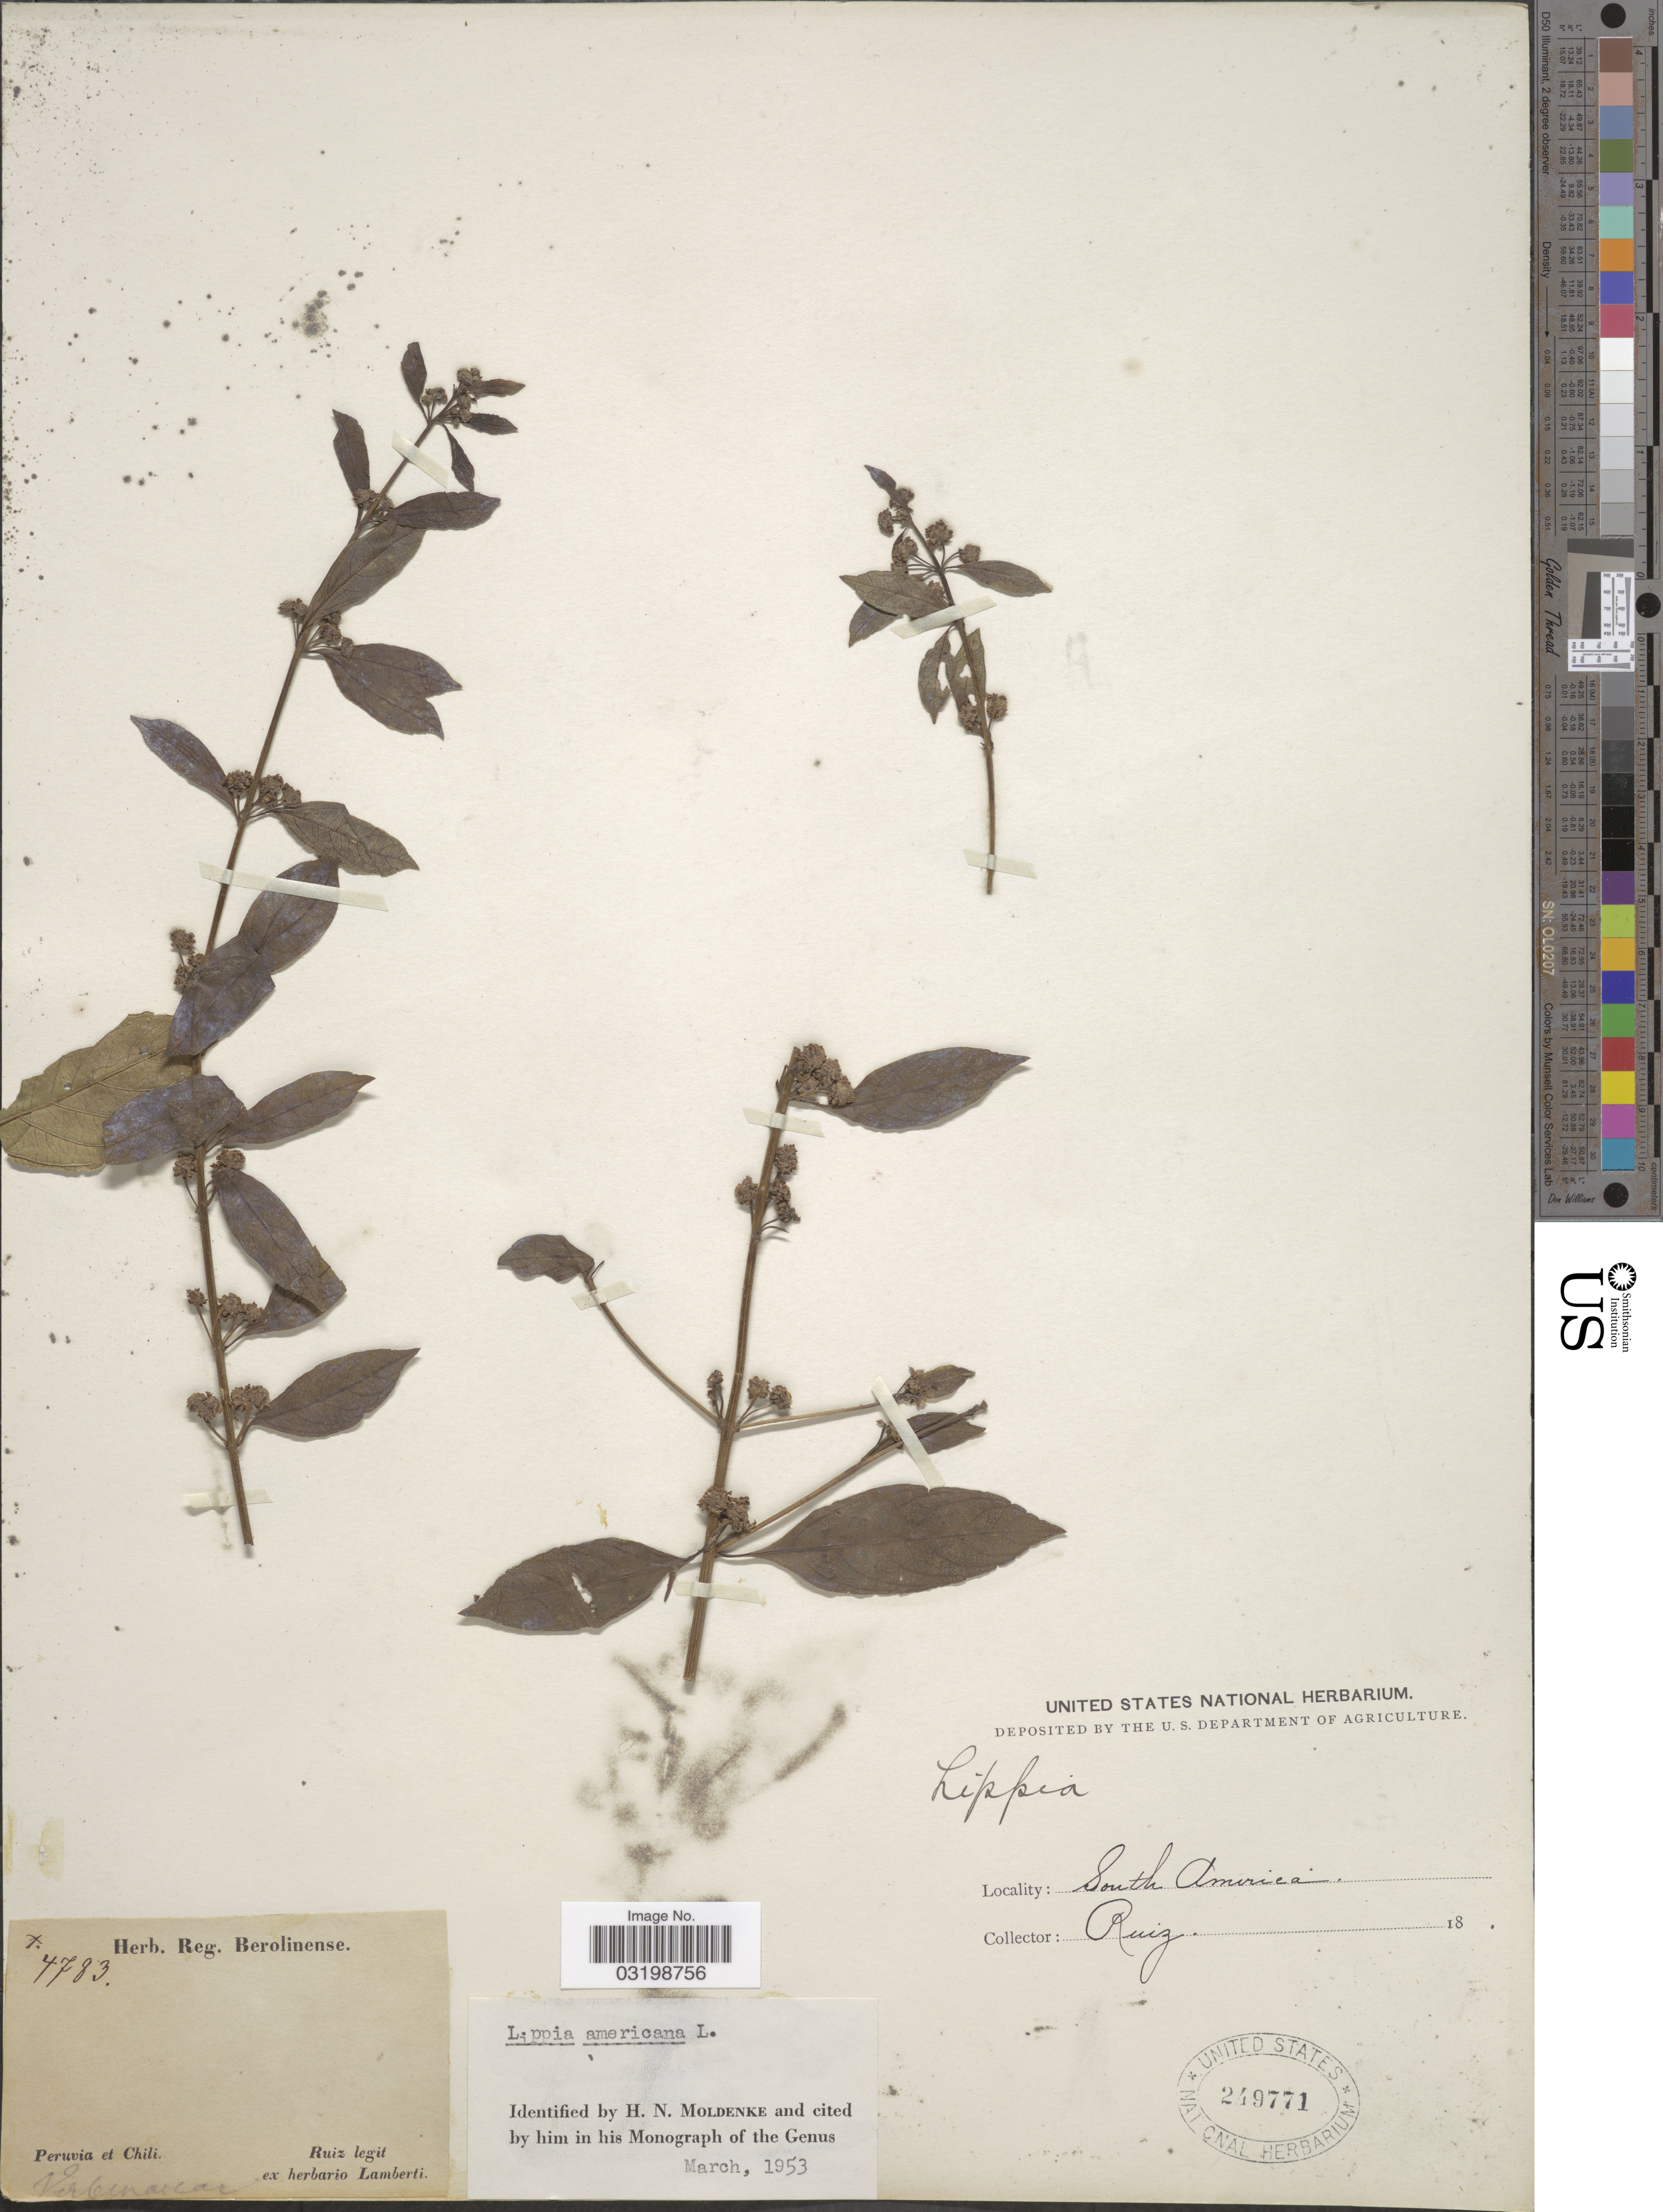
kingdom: Plantae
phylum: Tracheophyta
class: Magnoliopsida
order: Lamiales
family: Verbenaceae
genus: Lippia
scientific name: Lippia americana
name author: L.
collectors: Ruiz, --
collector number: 4783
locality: Peruvia et Chili. South America.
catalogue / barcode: US 249771